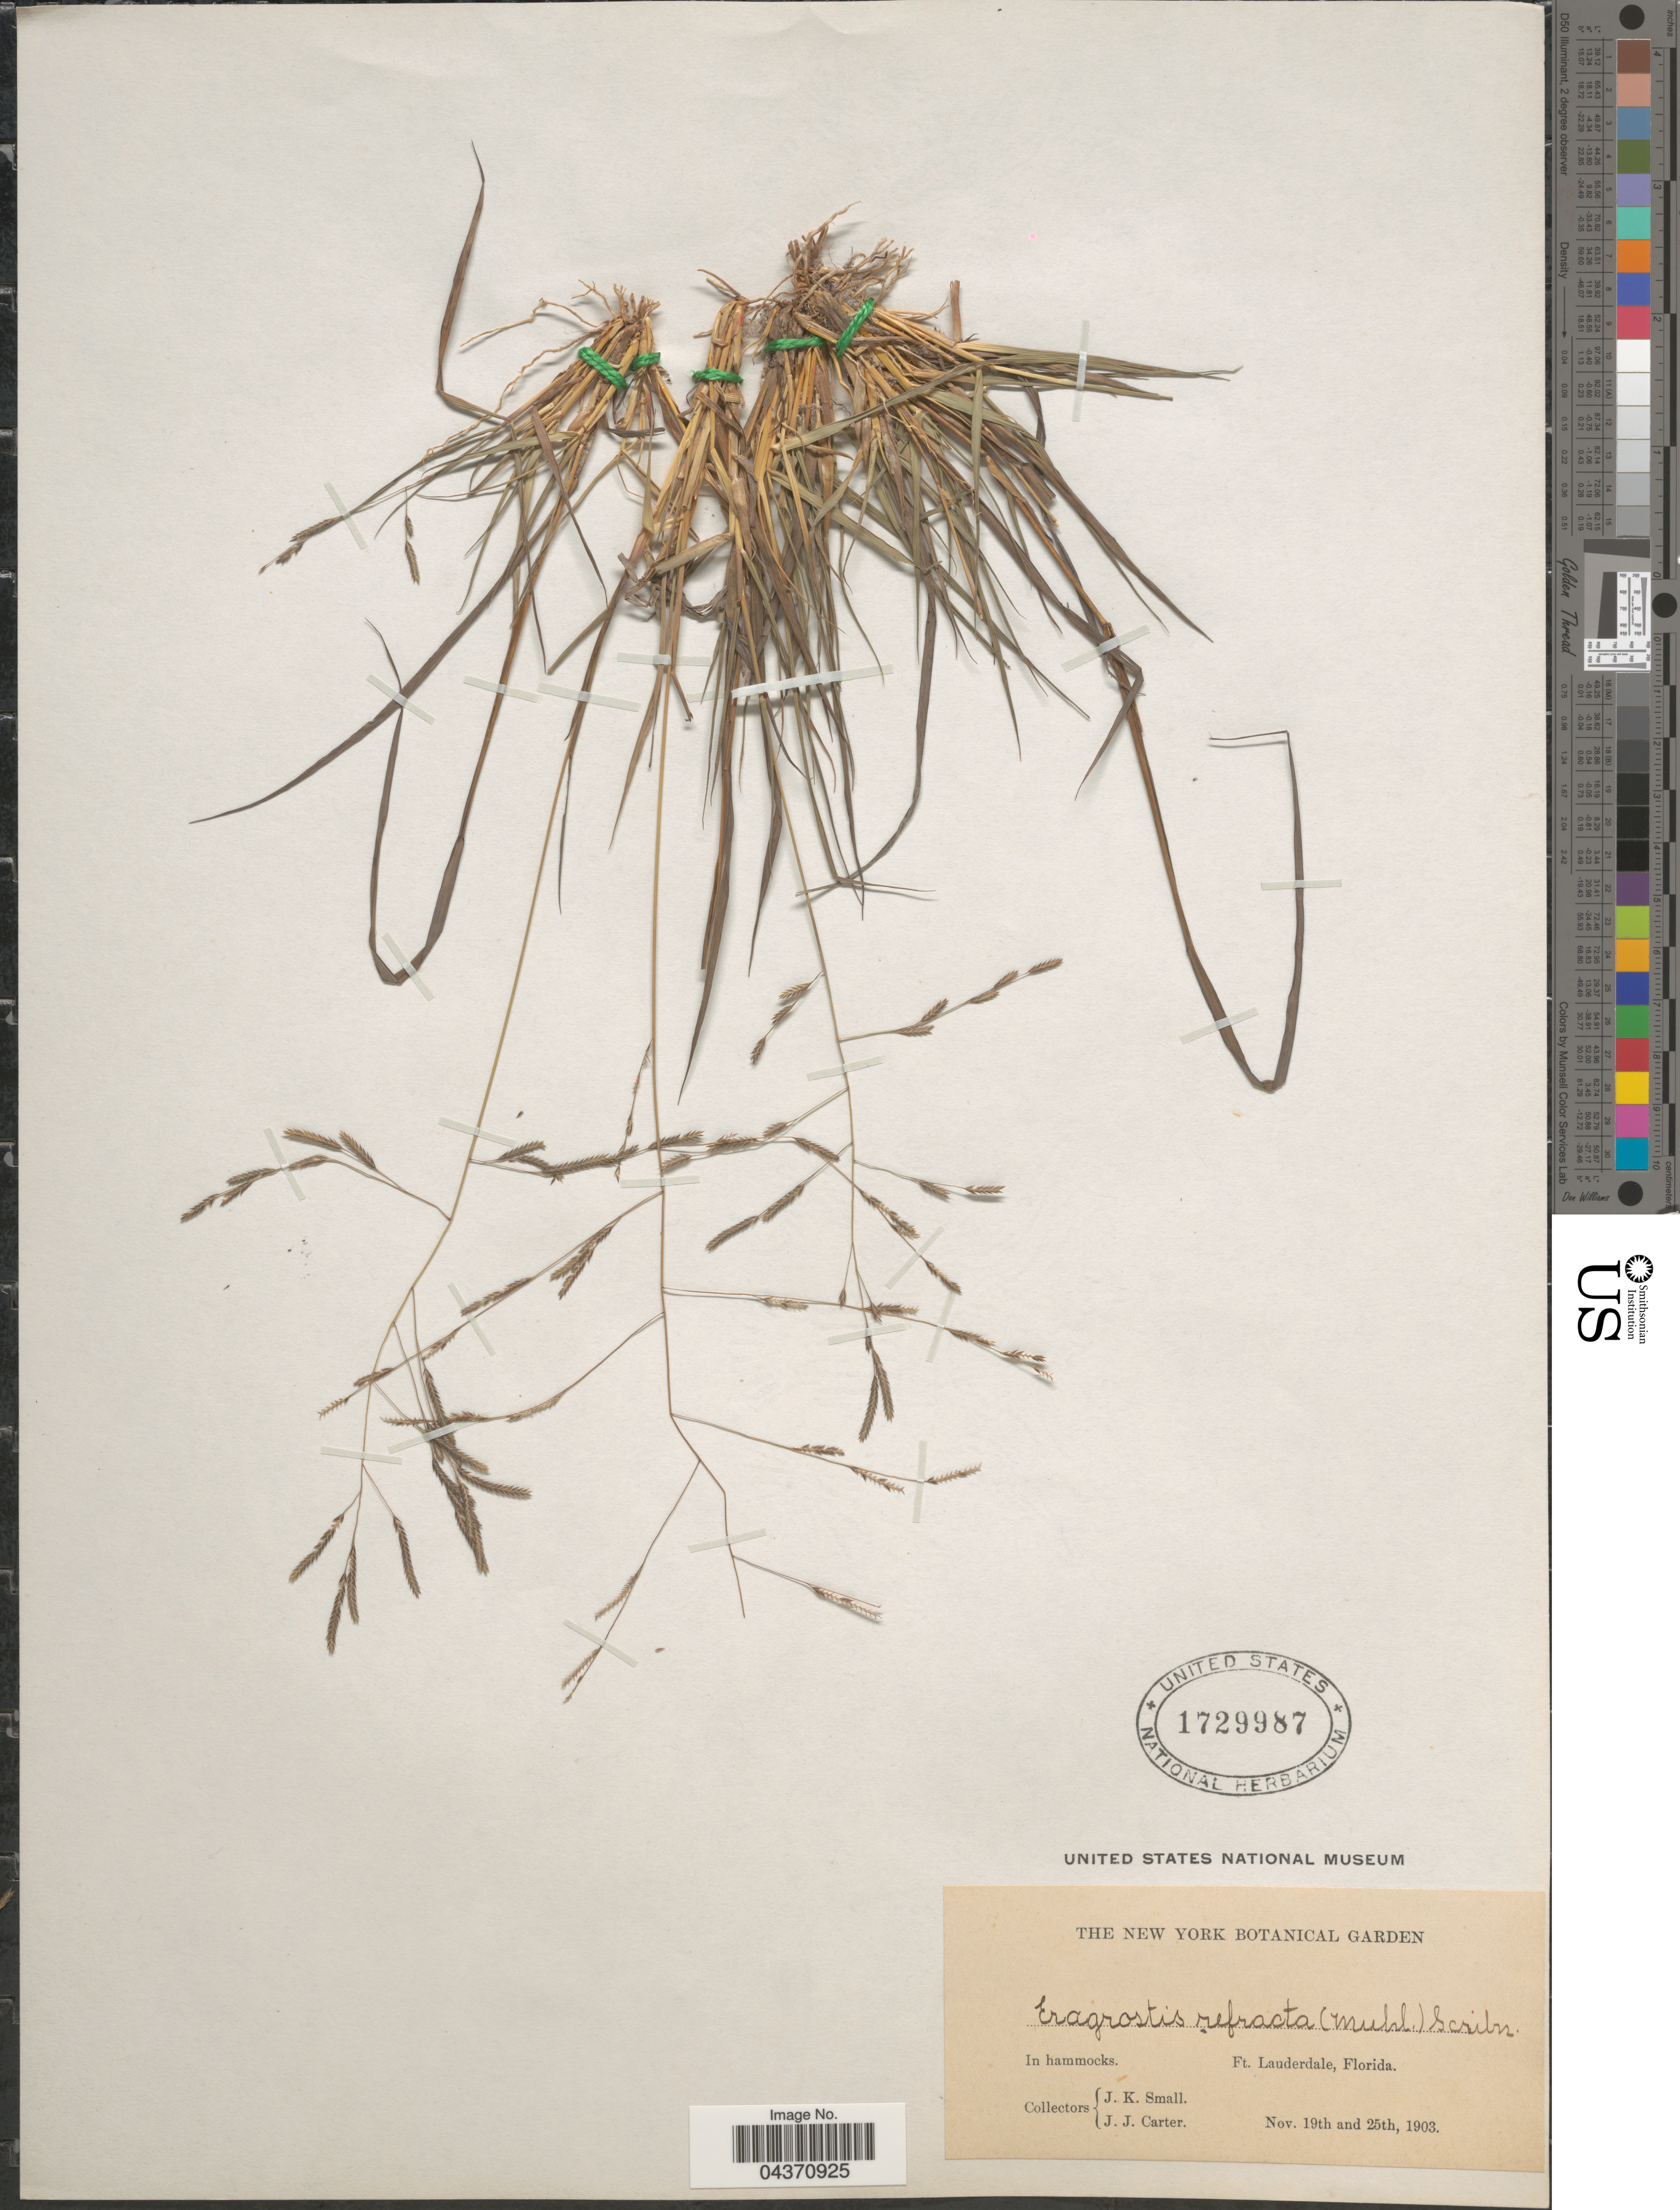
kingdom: Plantae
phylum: Tracheophyta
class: Liliopsida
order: Poales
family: Poaceae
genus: Eragrostis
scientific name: Eragrostis refracta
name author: (Muhl.) Scribn.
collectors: J. K. Small & J. Carter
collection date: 1903-11-19/1903-11-25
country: United States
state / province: Florida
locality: Ft. Lauderdale.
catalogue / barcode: US 1729987